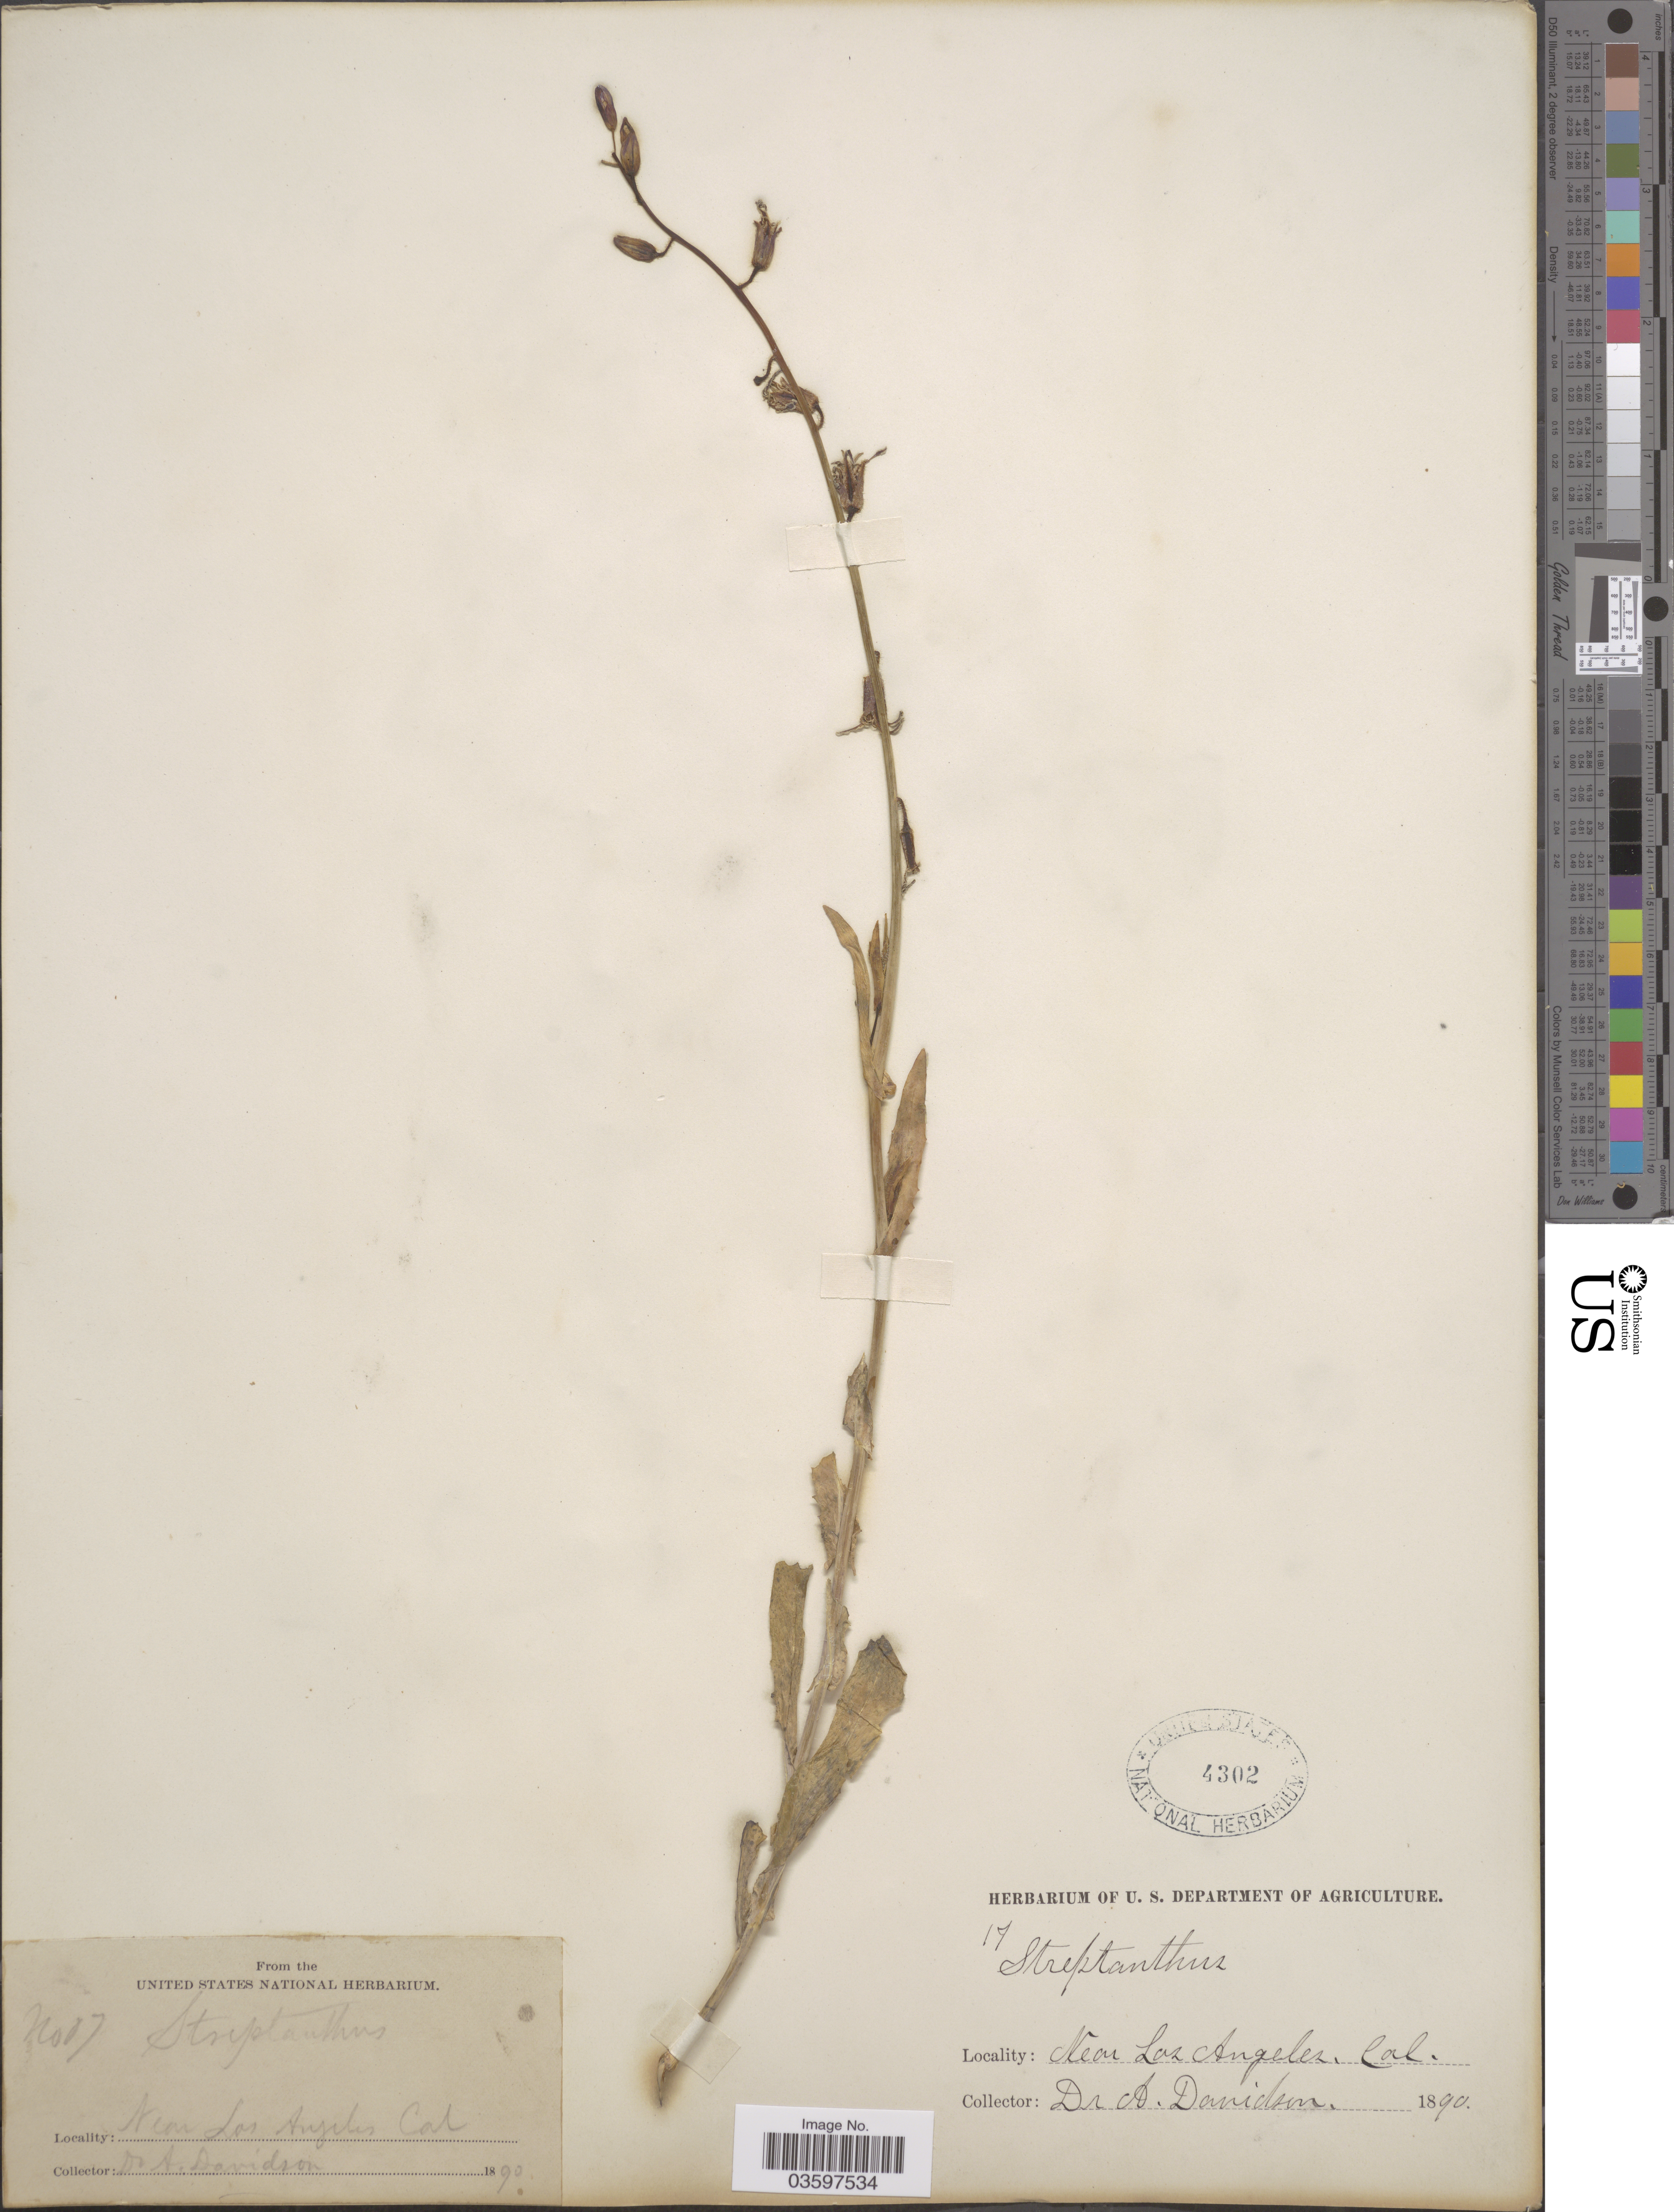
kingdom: Plantae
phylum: Tracheophyta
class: Magnoliopsida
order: Brassicales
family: Brassicaceae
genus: Streptanthus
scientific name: Streptanthus cordatus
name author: Nutt. ex Torr. & A. Gray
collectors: A. Davidson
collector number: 07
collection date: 1890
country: United States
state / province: California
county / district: Los Angeles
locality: Near Los Angeles.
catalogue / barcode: US 4302